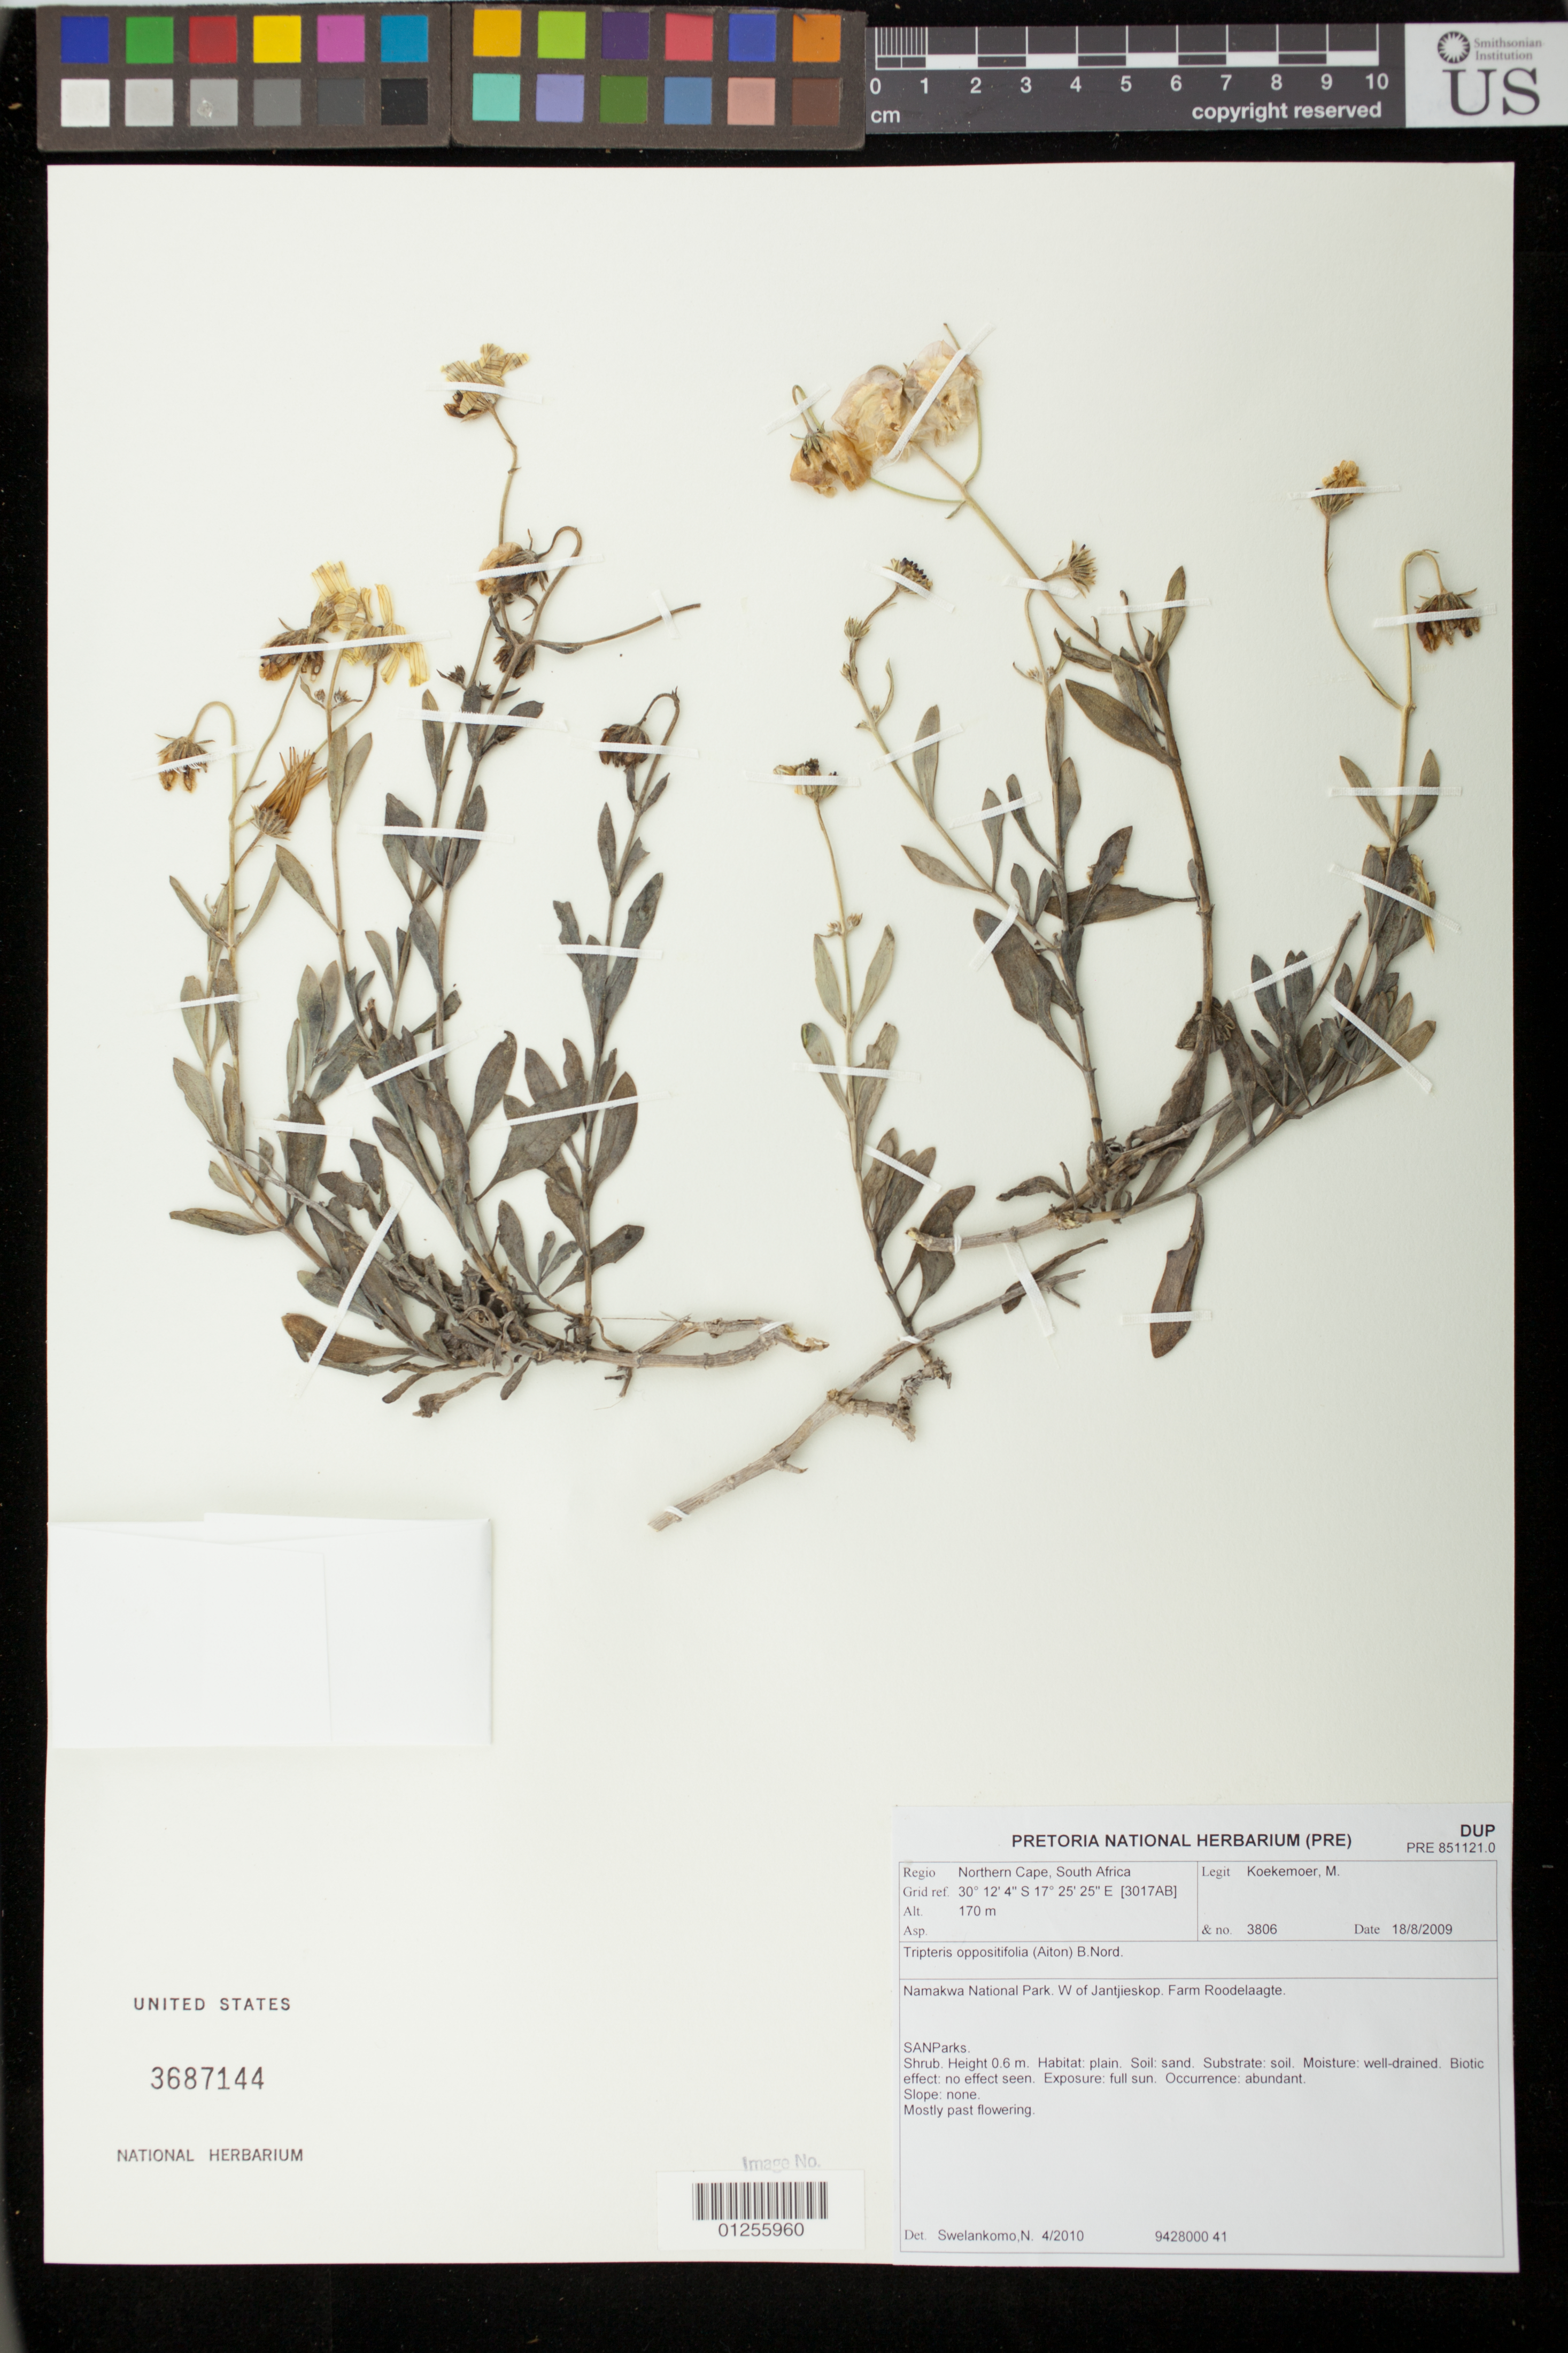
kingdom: Plantae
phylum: Tracheophyta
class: Magnoliopsida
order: Asterales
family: Asteraceae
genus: Tripteris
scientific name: Tripteris oppositifolia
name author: (Aiton) B. Nord.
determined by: Swelankomo, N.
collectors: M. Koekemoer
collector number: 3806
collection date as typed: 18 August 2009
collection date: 2009-08-18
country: South Africa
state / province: Northern Cape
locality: Namakwa National Park. W of Jantjieskop in deep red sand dunes, Farm Roodelaagte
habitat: Sandy soil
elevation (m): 163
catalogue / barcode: US 3687144